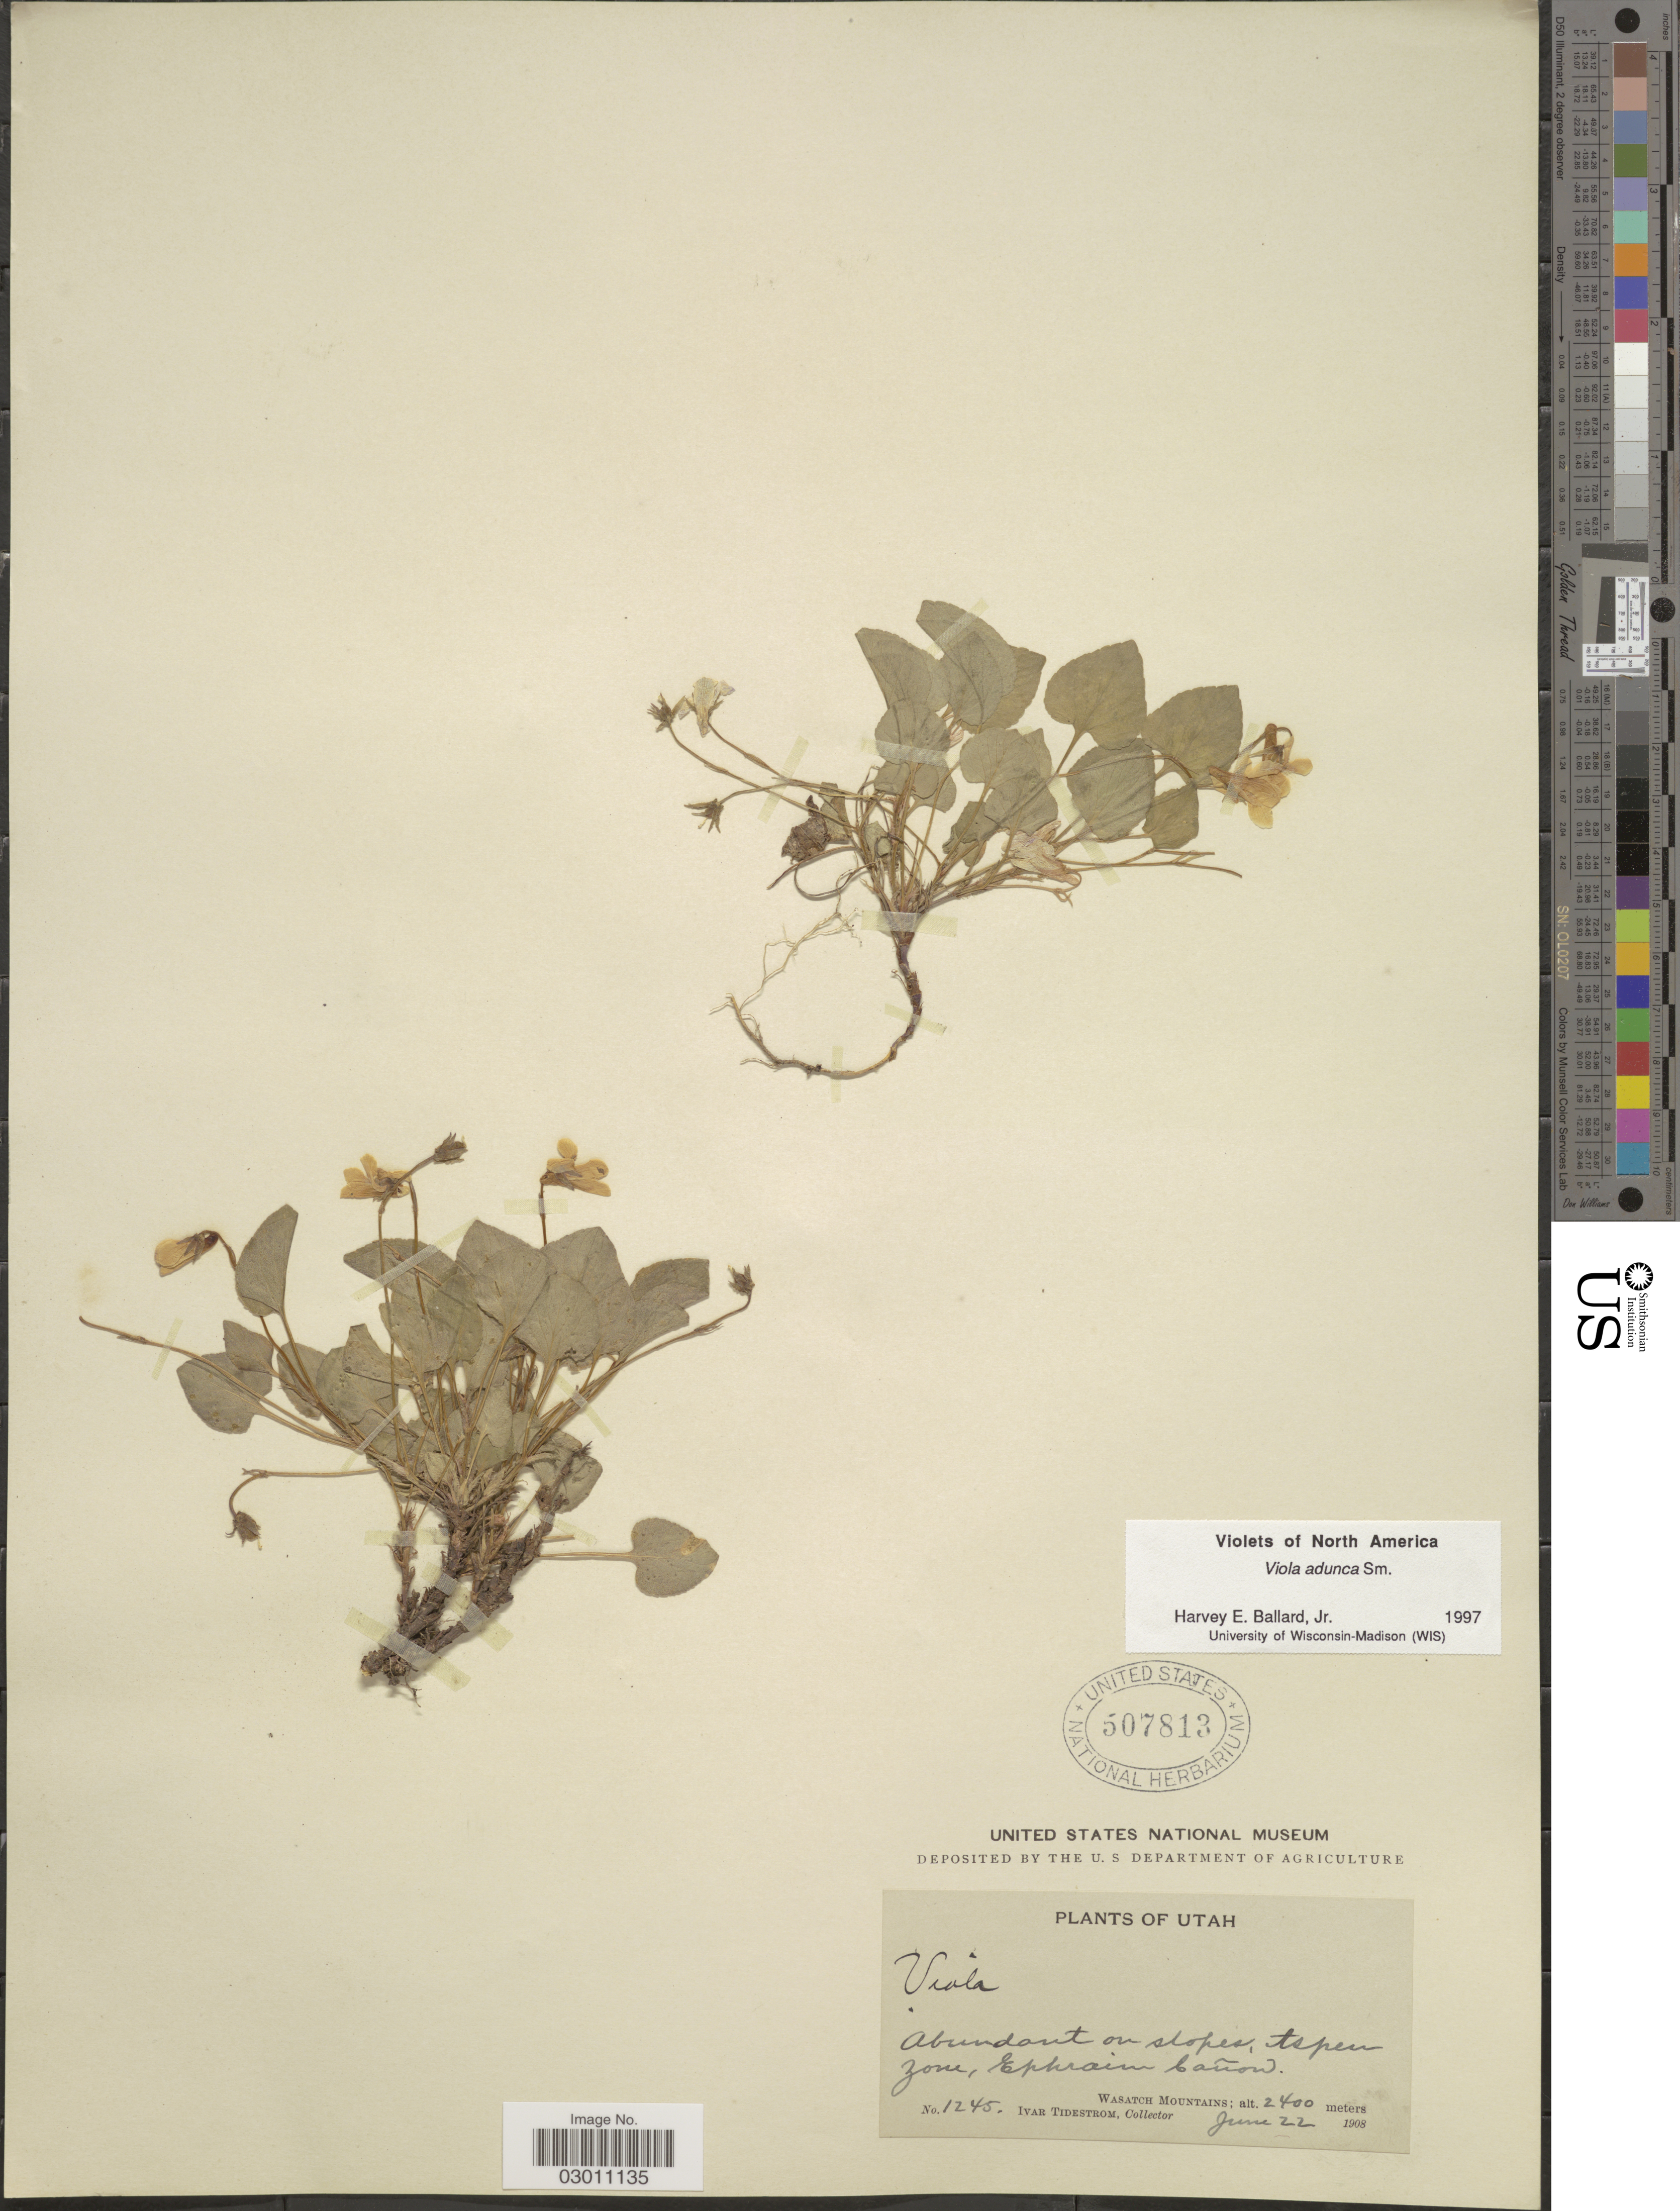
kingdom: Plantae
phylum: Tracheophyta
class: Magnoliopsida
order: Malpighiales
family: Violaceae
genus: Viola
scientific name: Viola adunca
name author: Sm.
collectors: I. F. Tidestrom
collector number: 1245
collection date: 1908-06-22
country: United States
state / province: Utah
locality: Abundant on slopes, Aspen Zone, Ephraim Cañon. Wasatch Mountains.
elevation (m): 2400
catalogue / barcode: US 507813